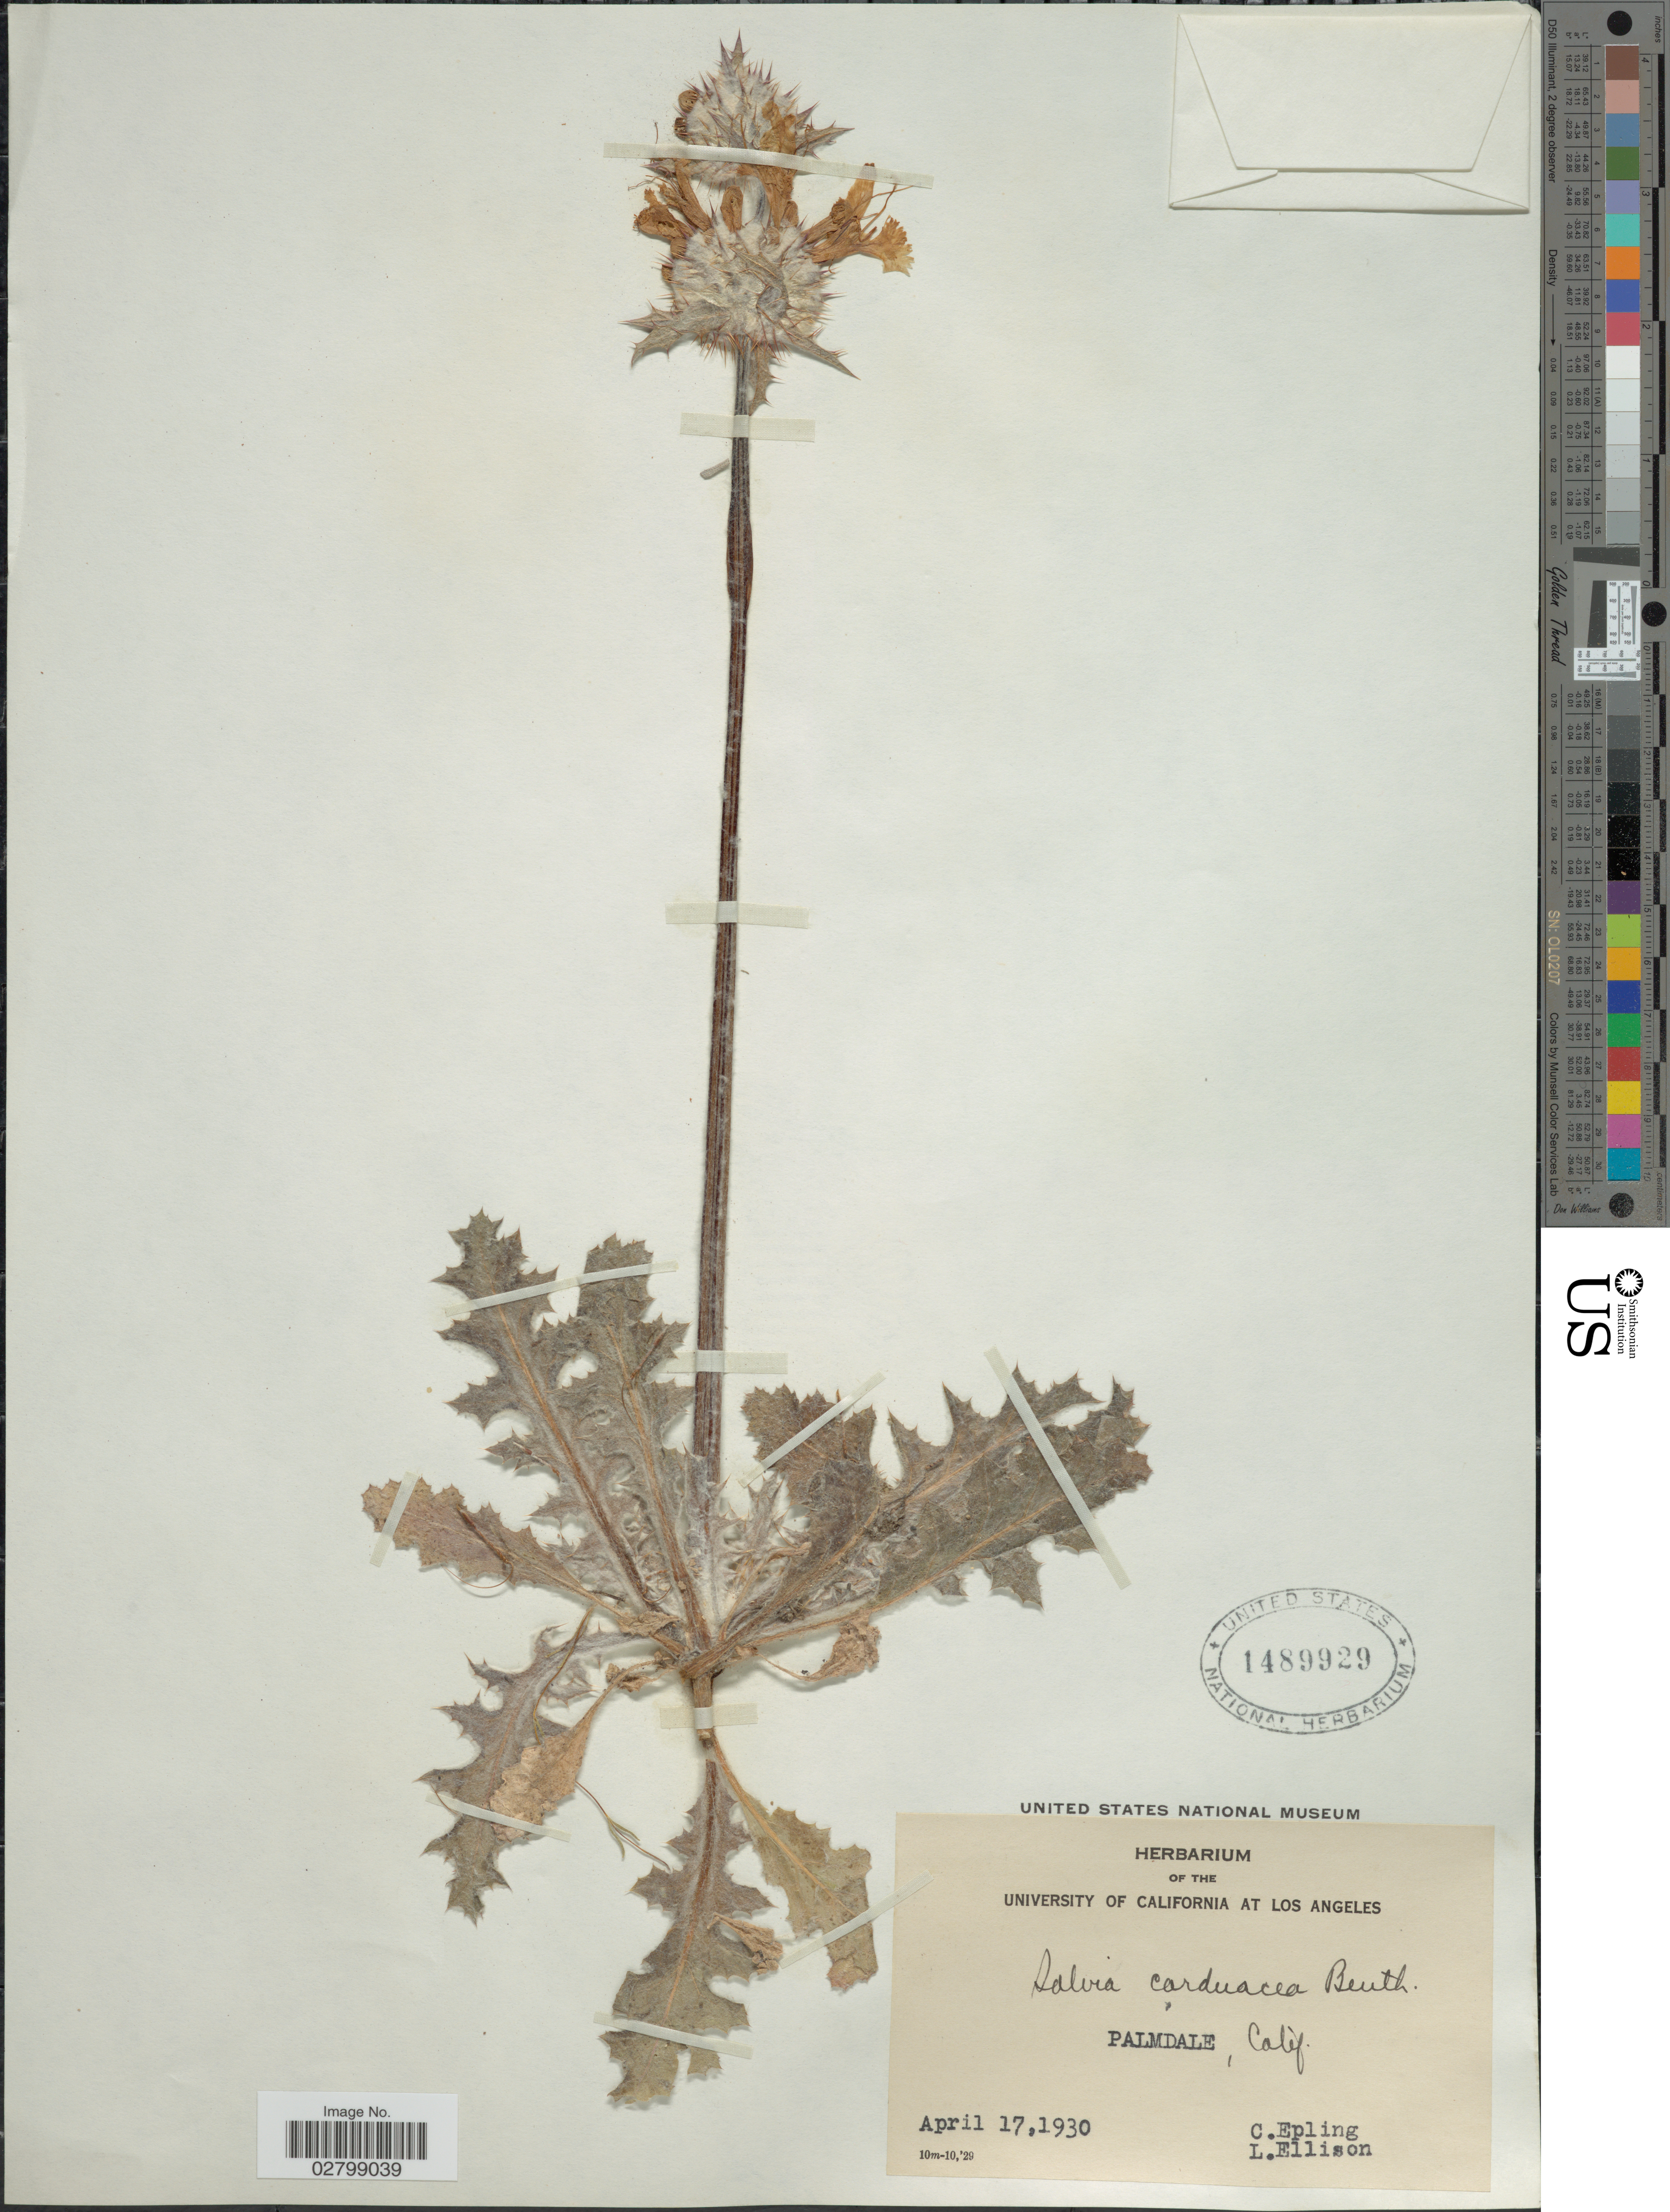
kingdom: Plantae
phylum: Tracheophyta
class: Magnoliopsida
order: Lamiales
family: Lamiaceae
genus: Salvia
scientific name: Salvia carduacea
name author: Benth.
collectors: C. C. Epling & L. Ellison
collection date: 1930-04-17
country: United States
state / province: California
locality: Palmdale.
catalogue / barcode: US 1489929